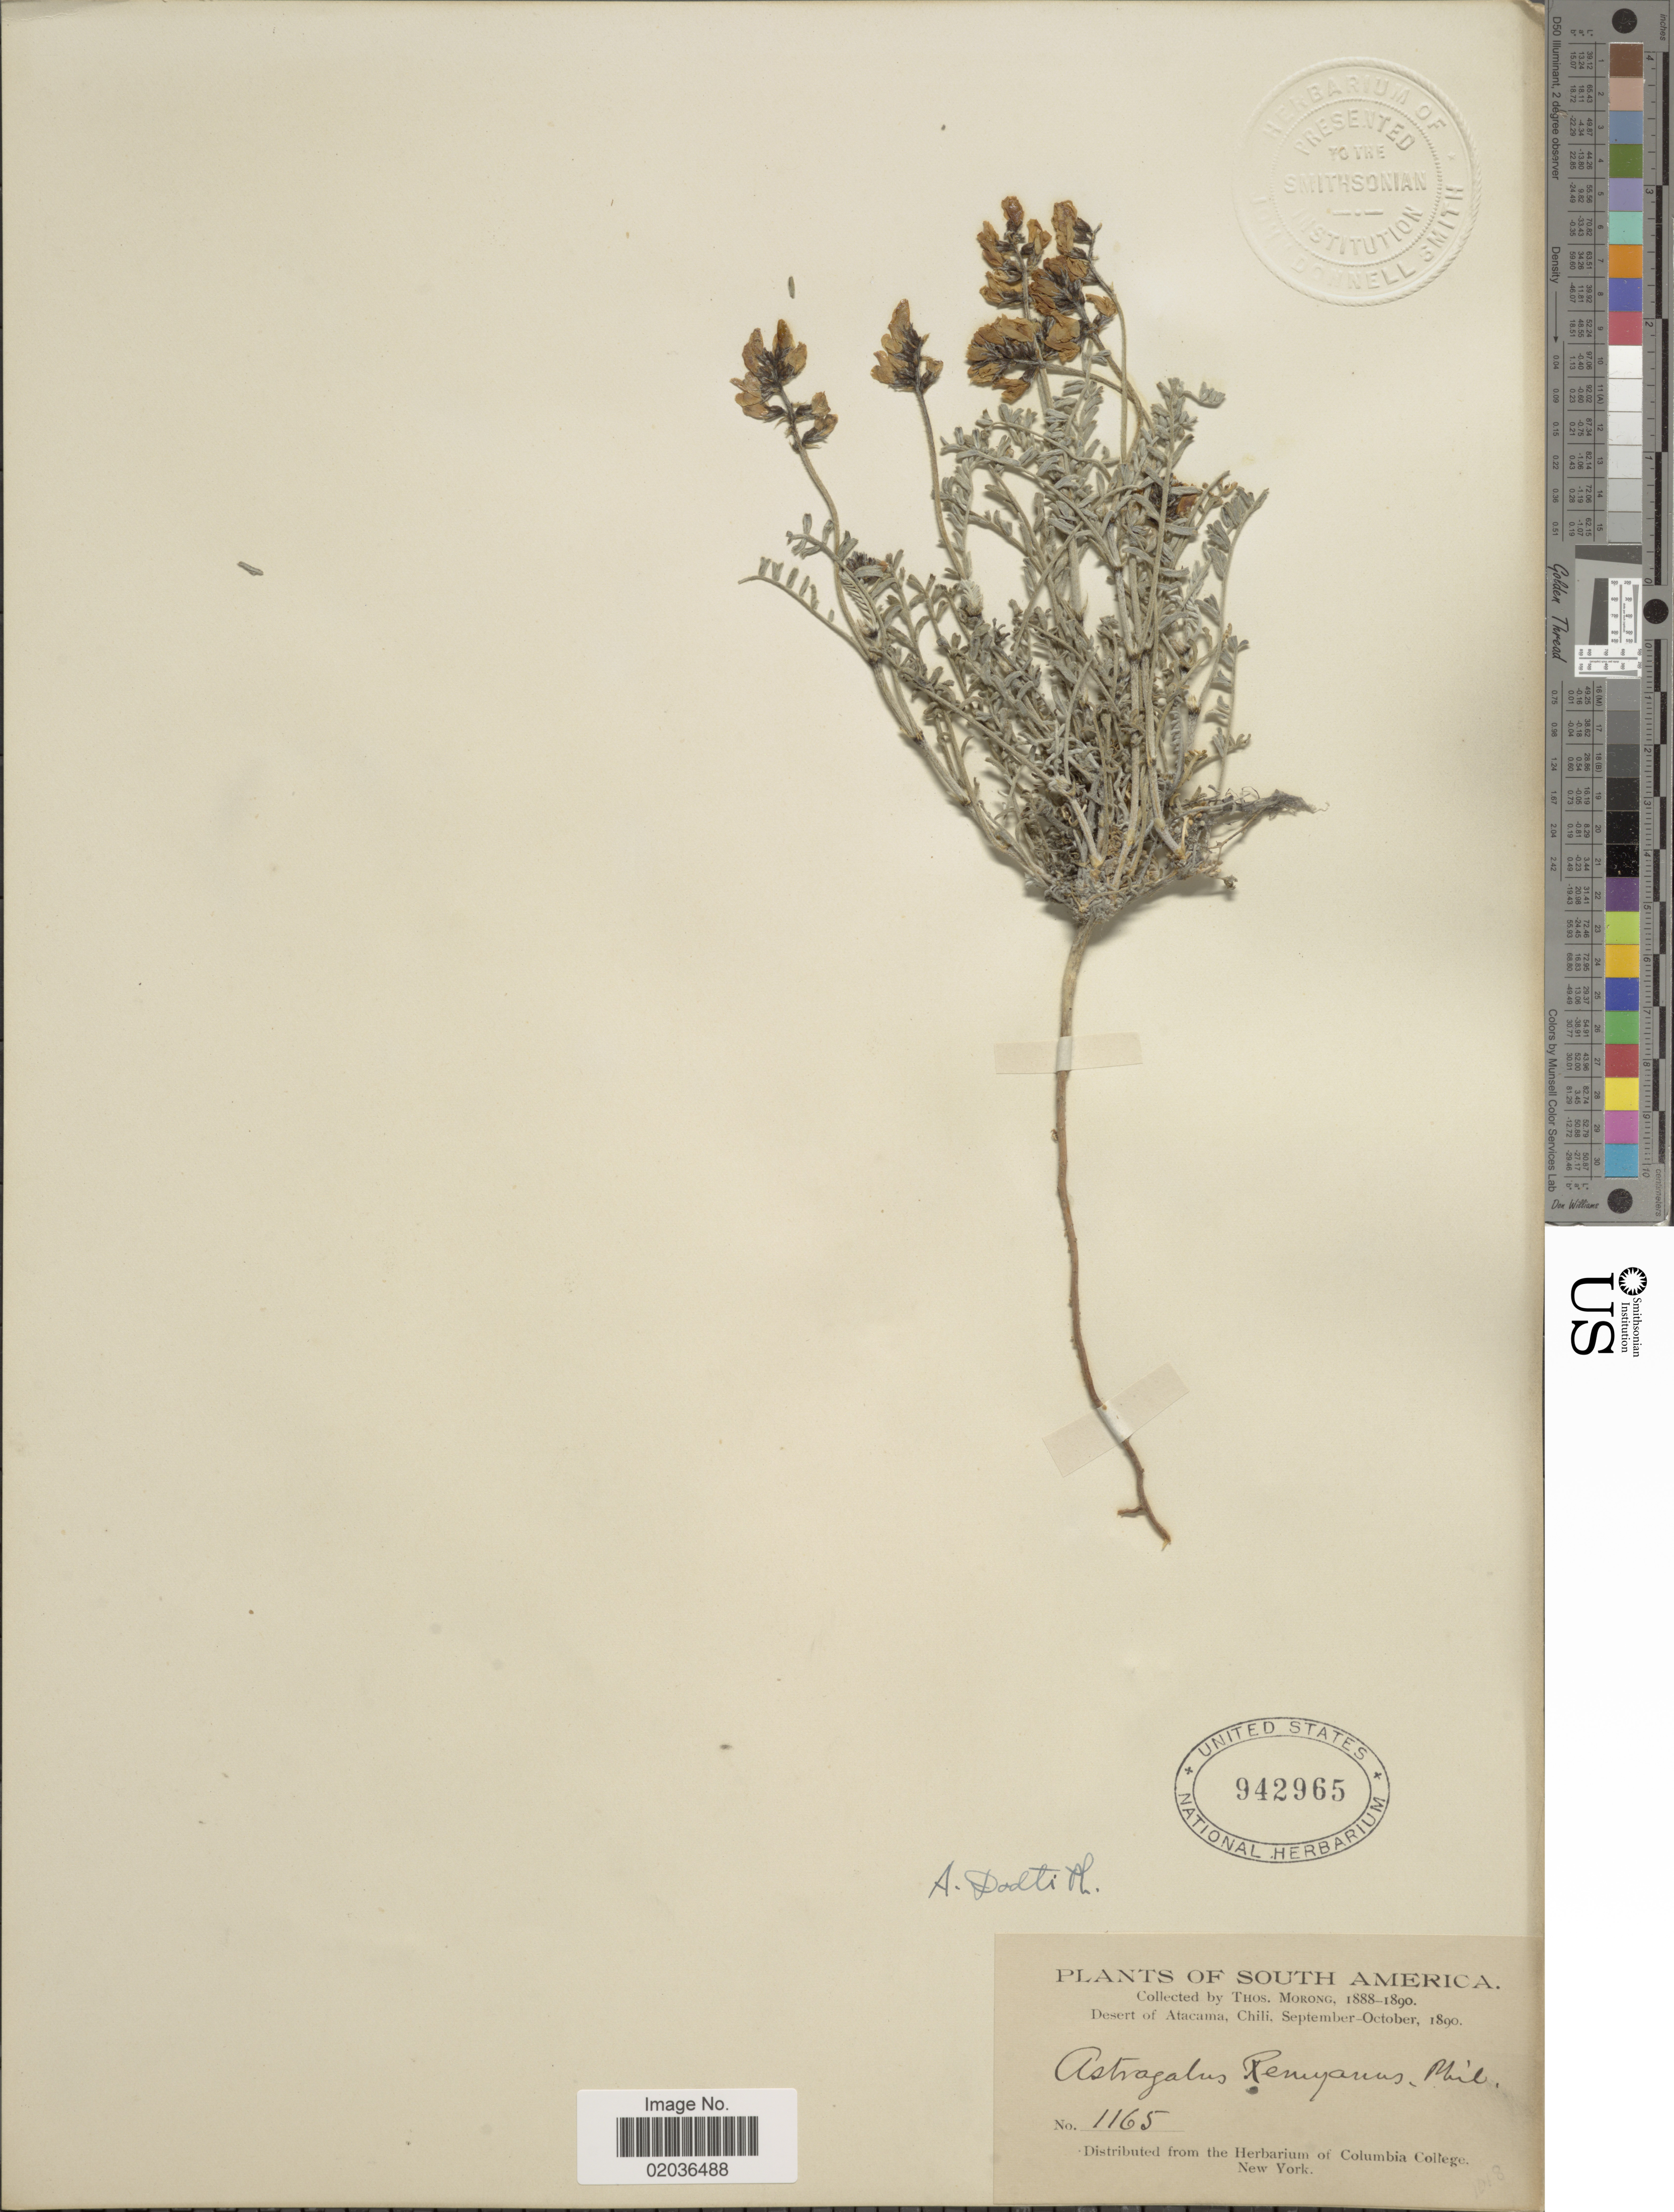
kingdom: Plantae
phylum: Tracheophyta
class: Magnoliopsida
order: Fabales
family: Fabaceae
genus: Astragalus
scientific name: Astragalus dodtii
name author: Phil.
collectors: ex herb. T. Morong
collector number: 1165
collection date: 1890-09/1890-10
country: Chile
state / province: Atacama (III)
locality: Desert of Atacama.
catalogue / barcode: US 942965